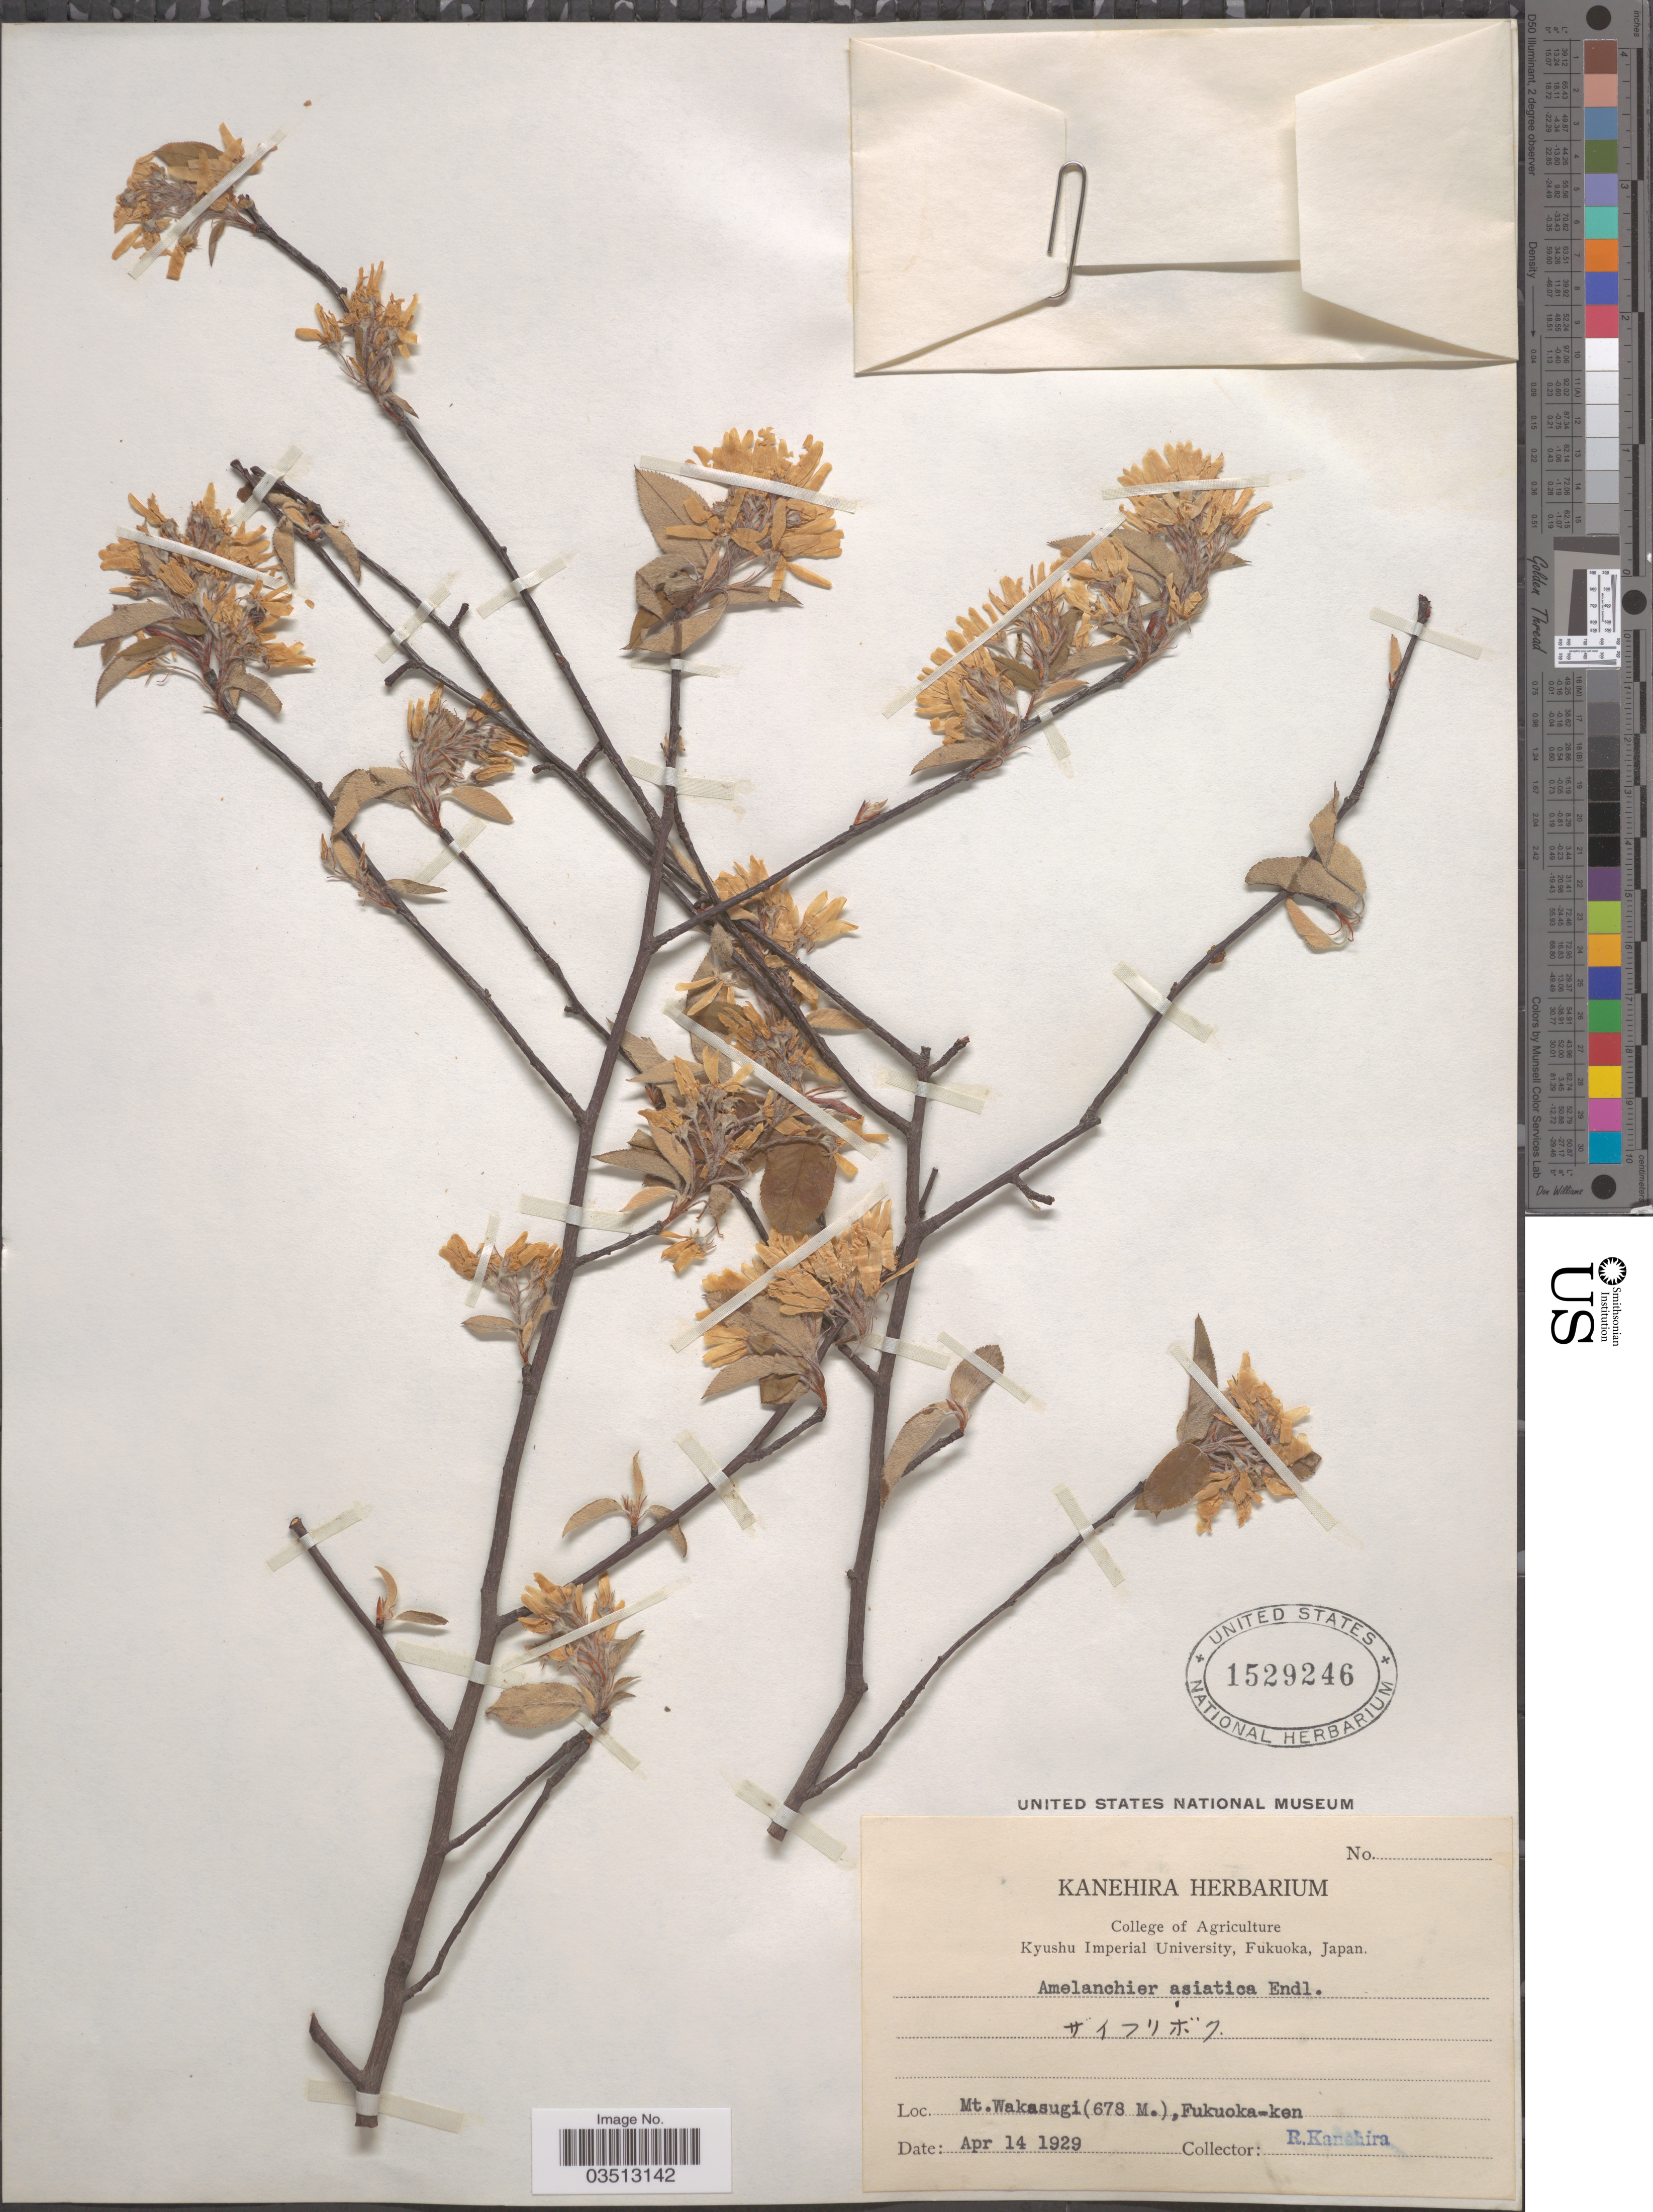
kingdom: Plantae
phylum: Tracheophyta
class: Magnoliopsida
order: Rosales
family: Rosaceae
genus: Amelanchier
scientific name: Amelanchier asiatica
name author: (Siebold & Zucc.) Endl. ex Walp.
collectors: R. Kanehira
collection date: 1929-04-14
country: Japan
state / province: Hukuoka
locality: Mt.Wakasugi, Fukuoka-ken.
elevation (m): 678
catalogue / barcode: US 1529246